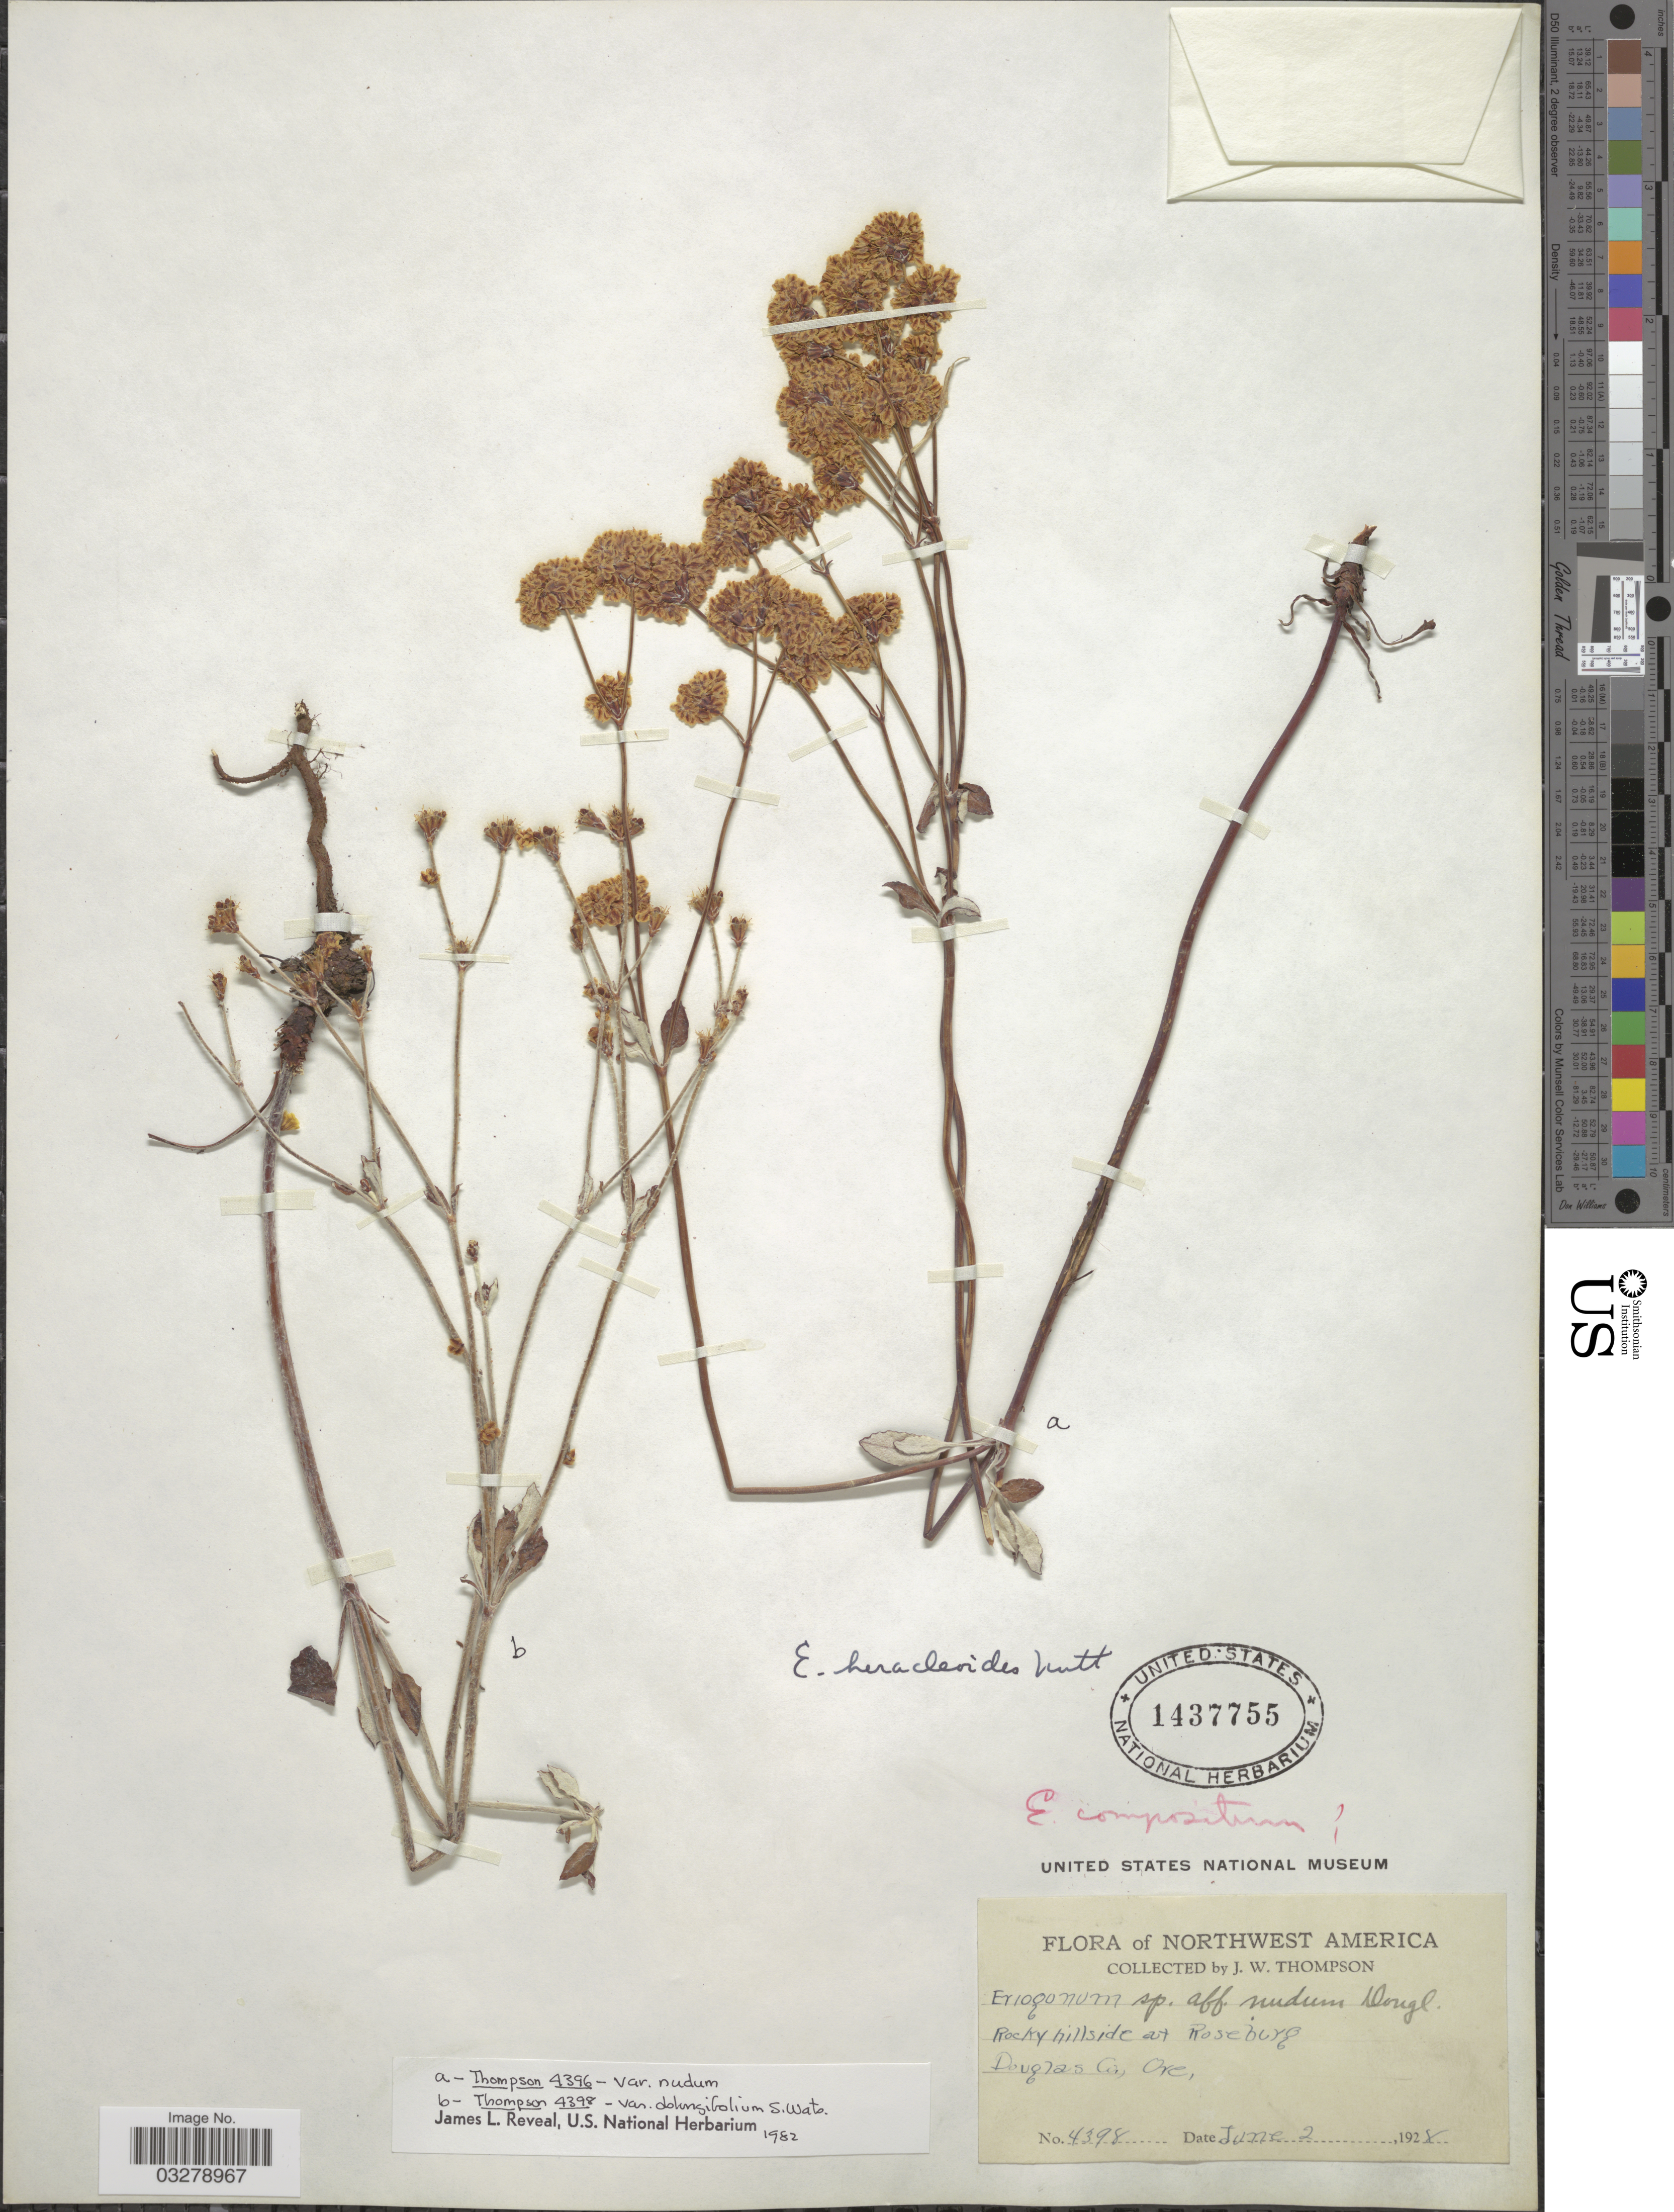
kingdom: Plantae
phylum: Tracheophyta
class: Magnoliopsida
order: Caryophyllales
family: Polygonaceae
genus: Eriogonum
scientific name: Eriogonum nudum var. nudum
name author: Douglas ex Benth.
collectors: J. Thompson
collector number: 4398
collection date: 1928-06-02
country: United States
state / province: Oregon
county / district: Douglas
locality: Northwest America, Rocky hillside at Roseburg, Douglas Co.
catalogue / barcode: US 1437755